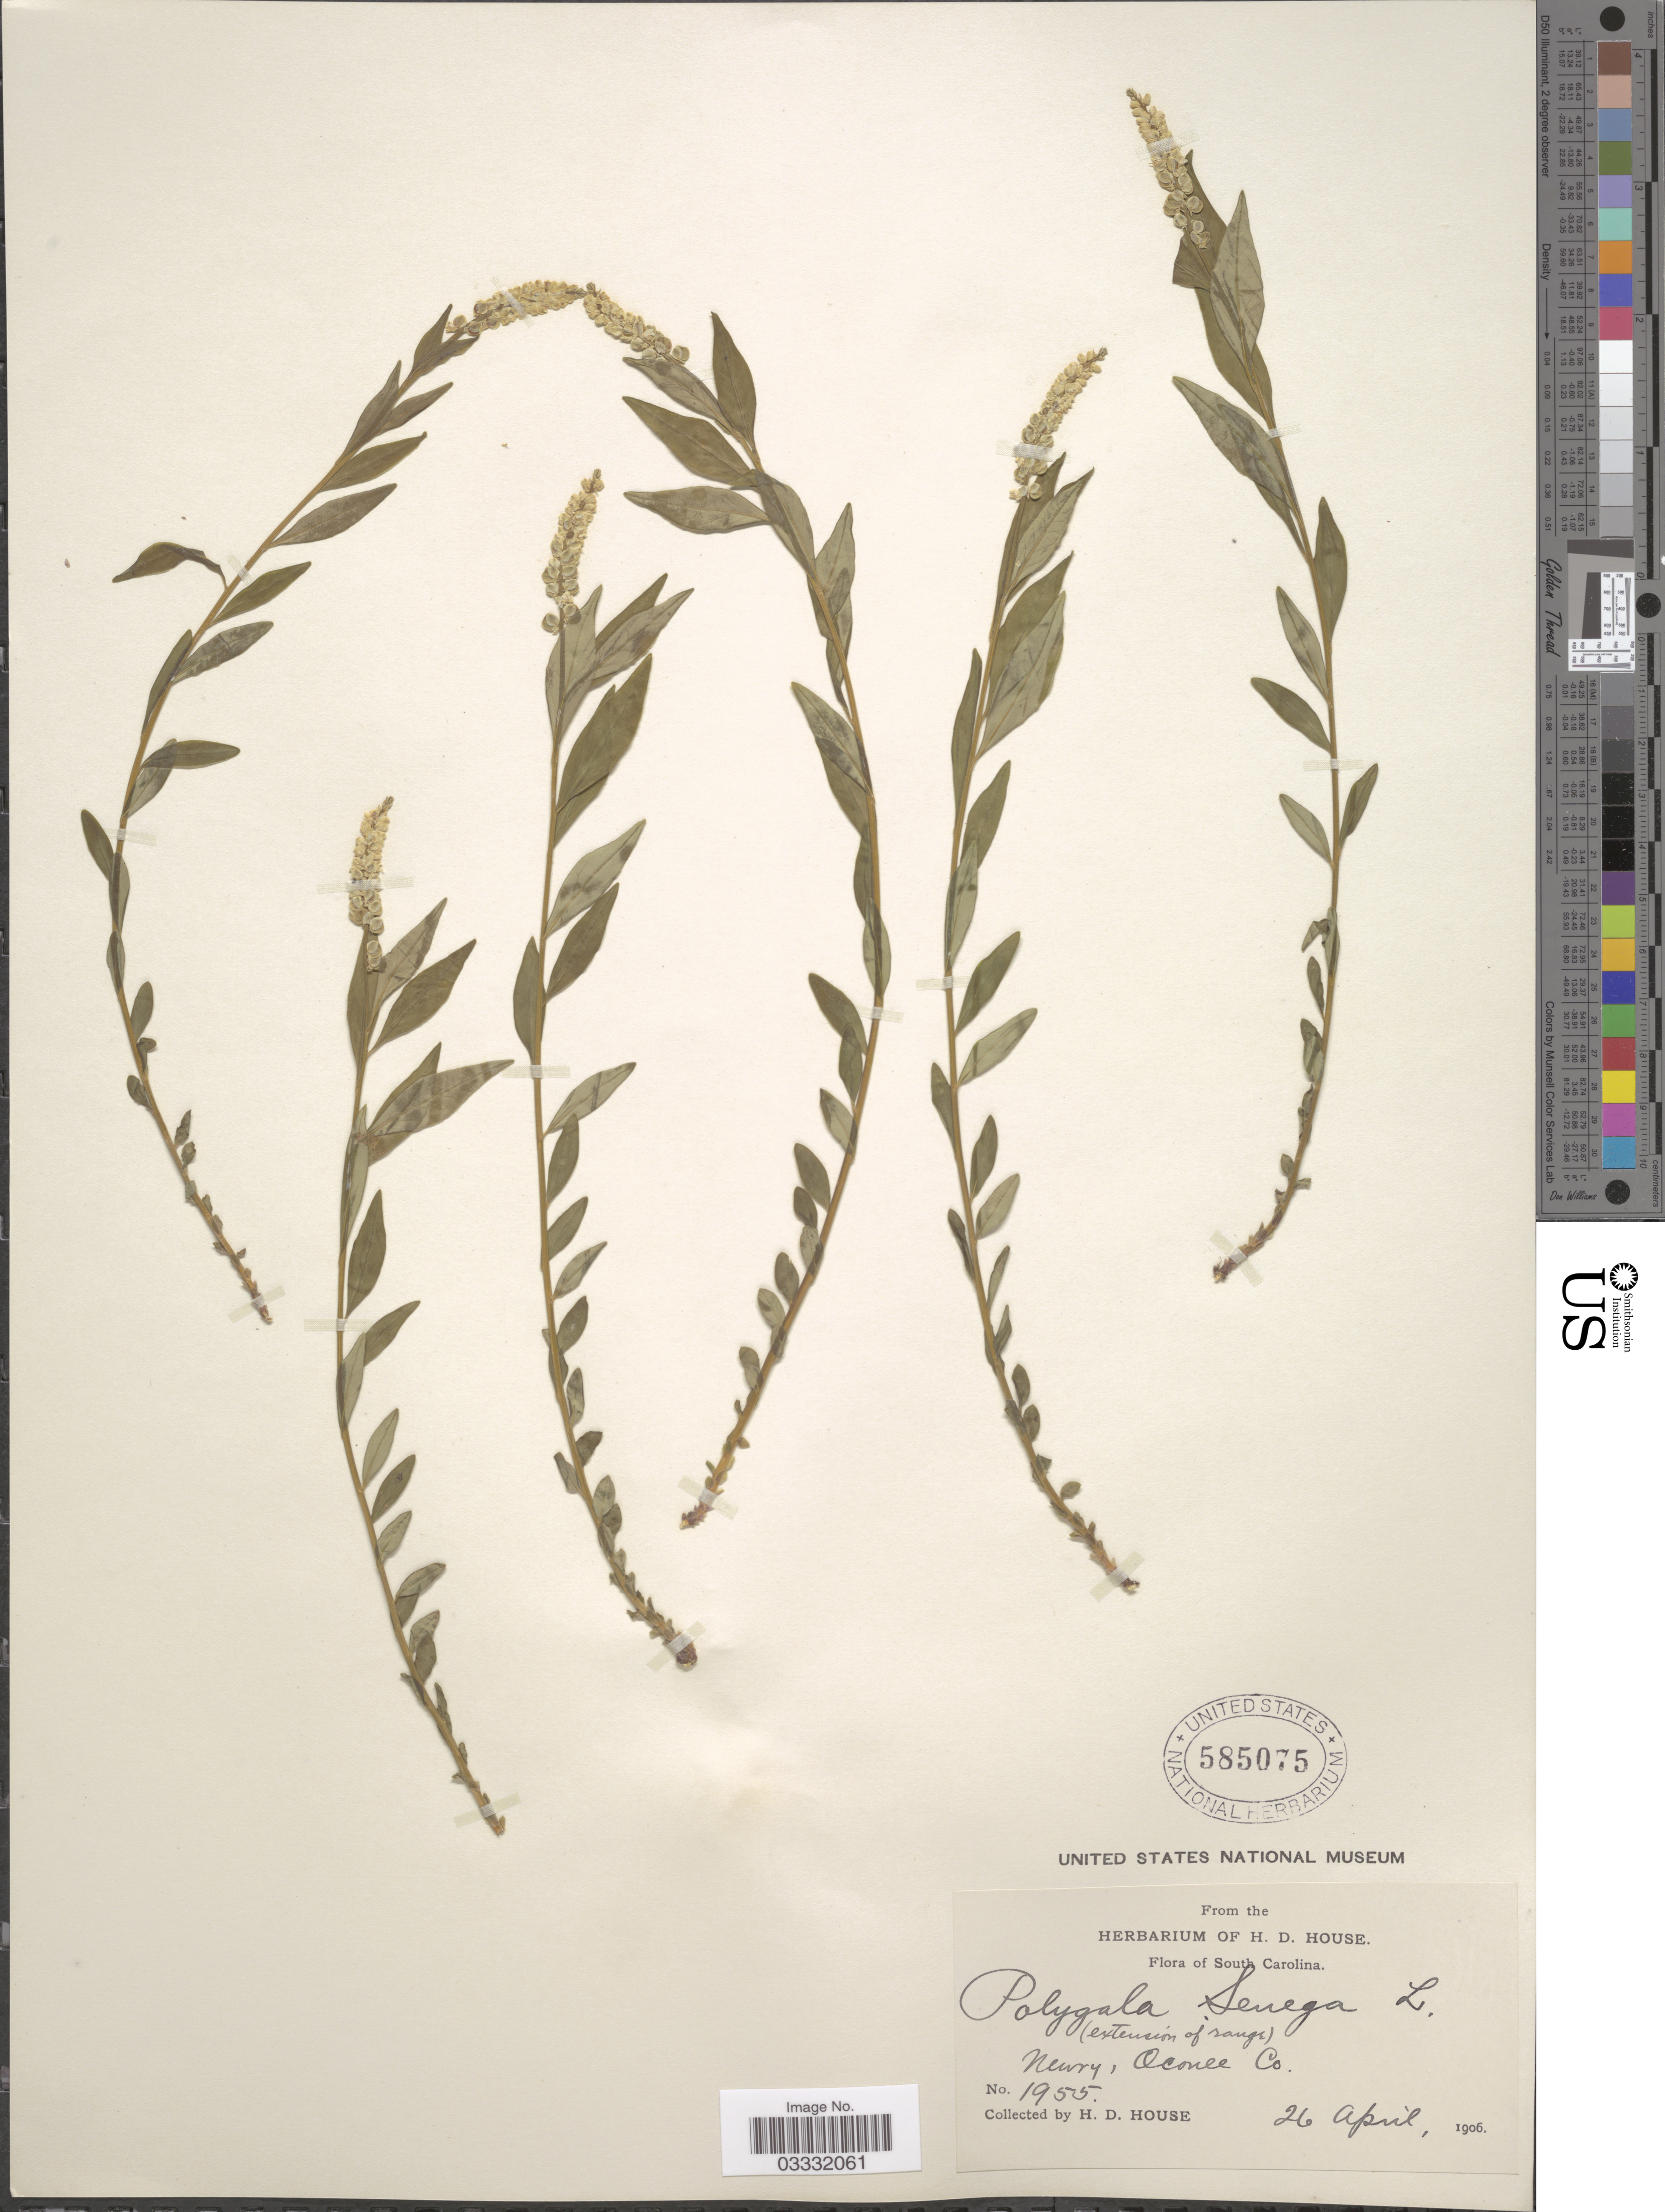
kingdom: Plantae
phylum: Tracheophyta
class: Magnoliopsida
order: Fabales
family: Polygalaceae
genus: Polygala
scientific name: Polygala senega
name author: L.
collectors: H. D. House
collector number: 1955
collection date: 1906-04-26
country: United States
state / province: South Carolina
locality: Newry, Oconee Co.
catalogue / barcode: US 585075